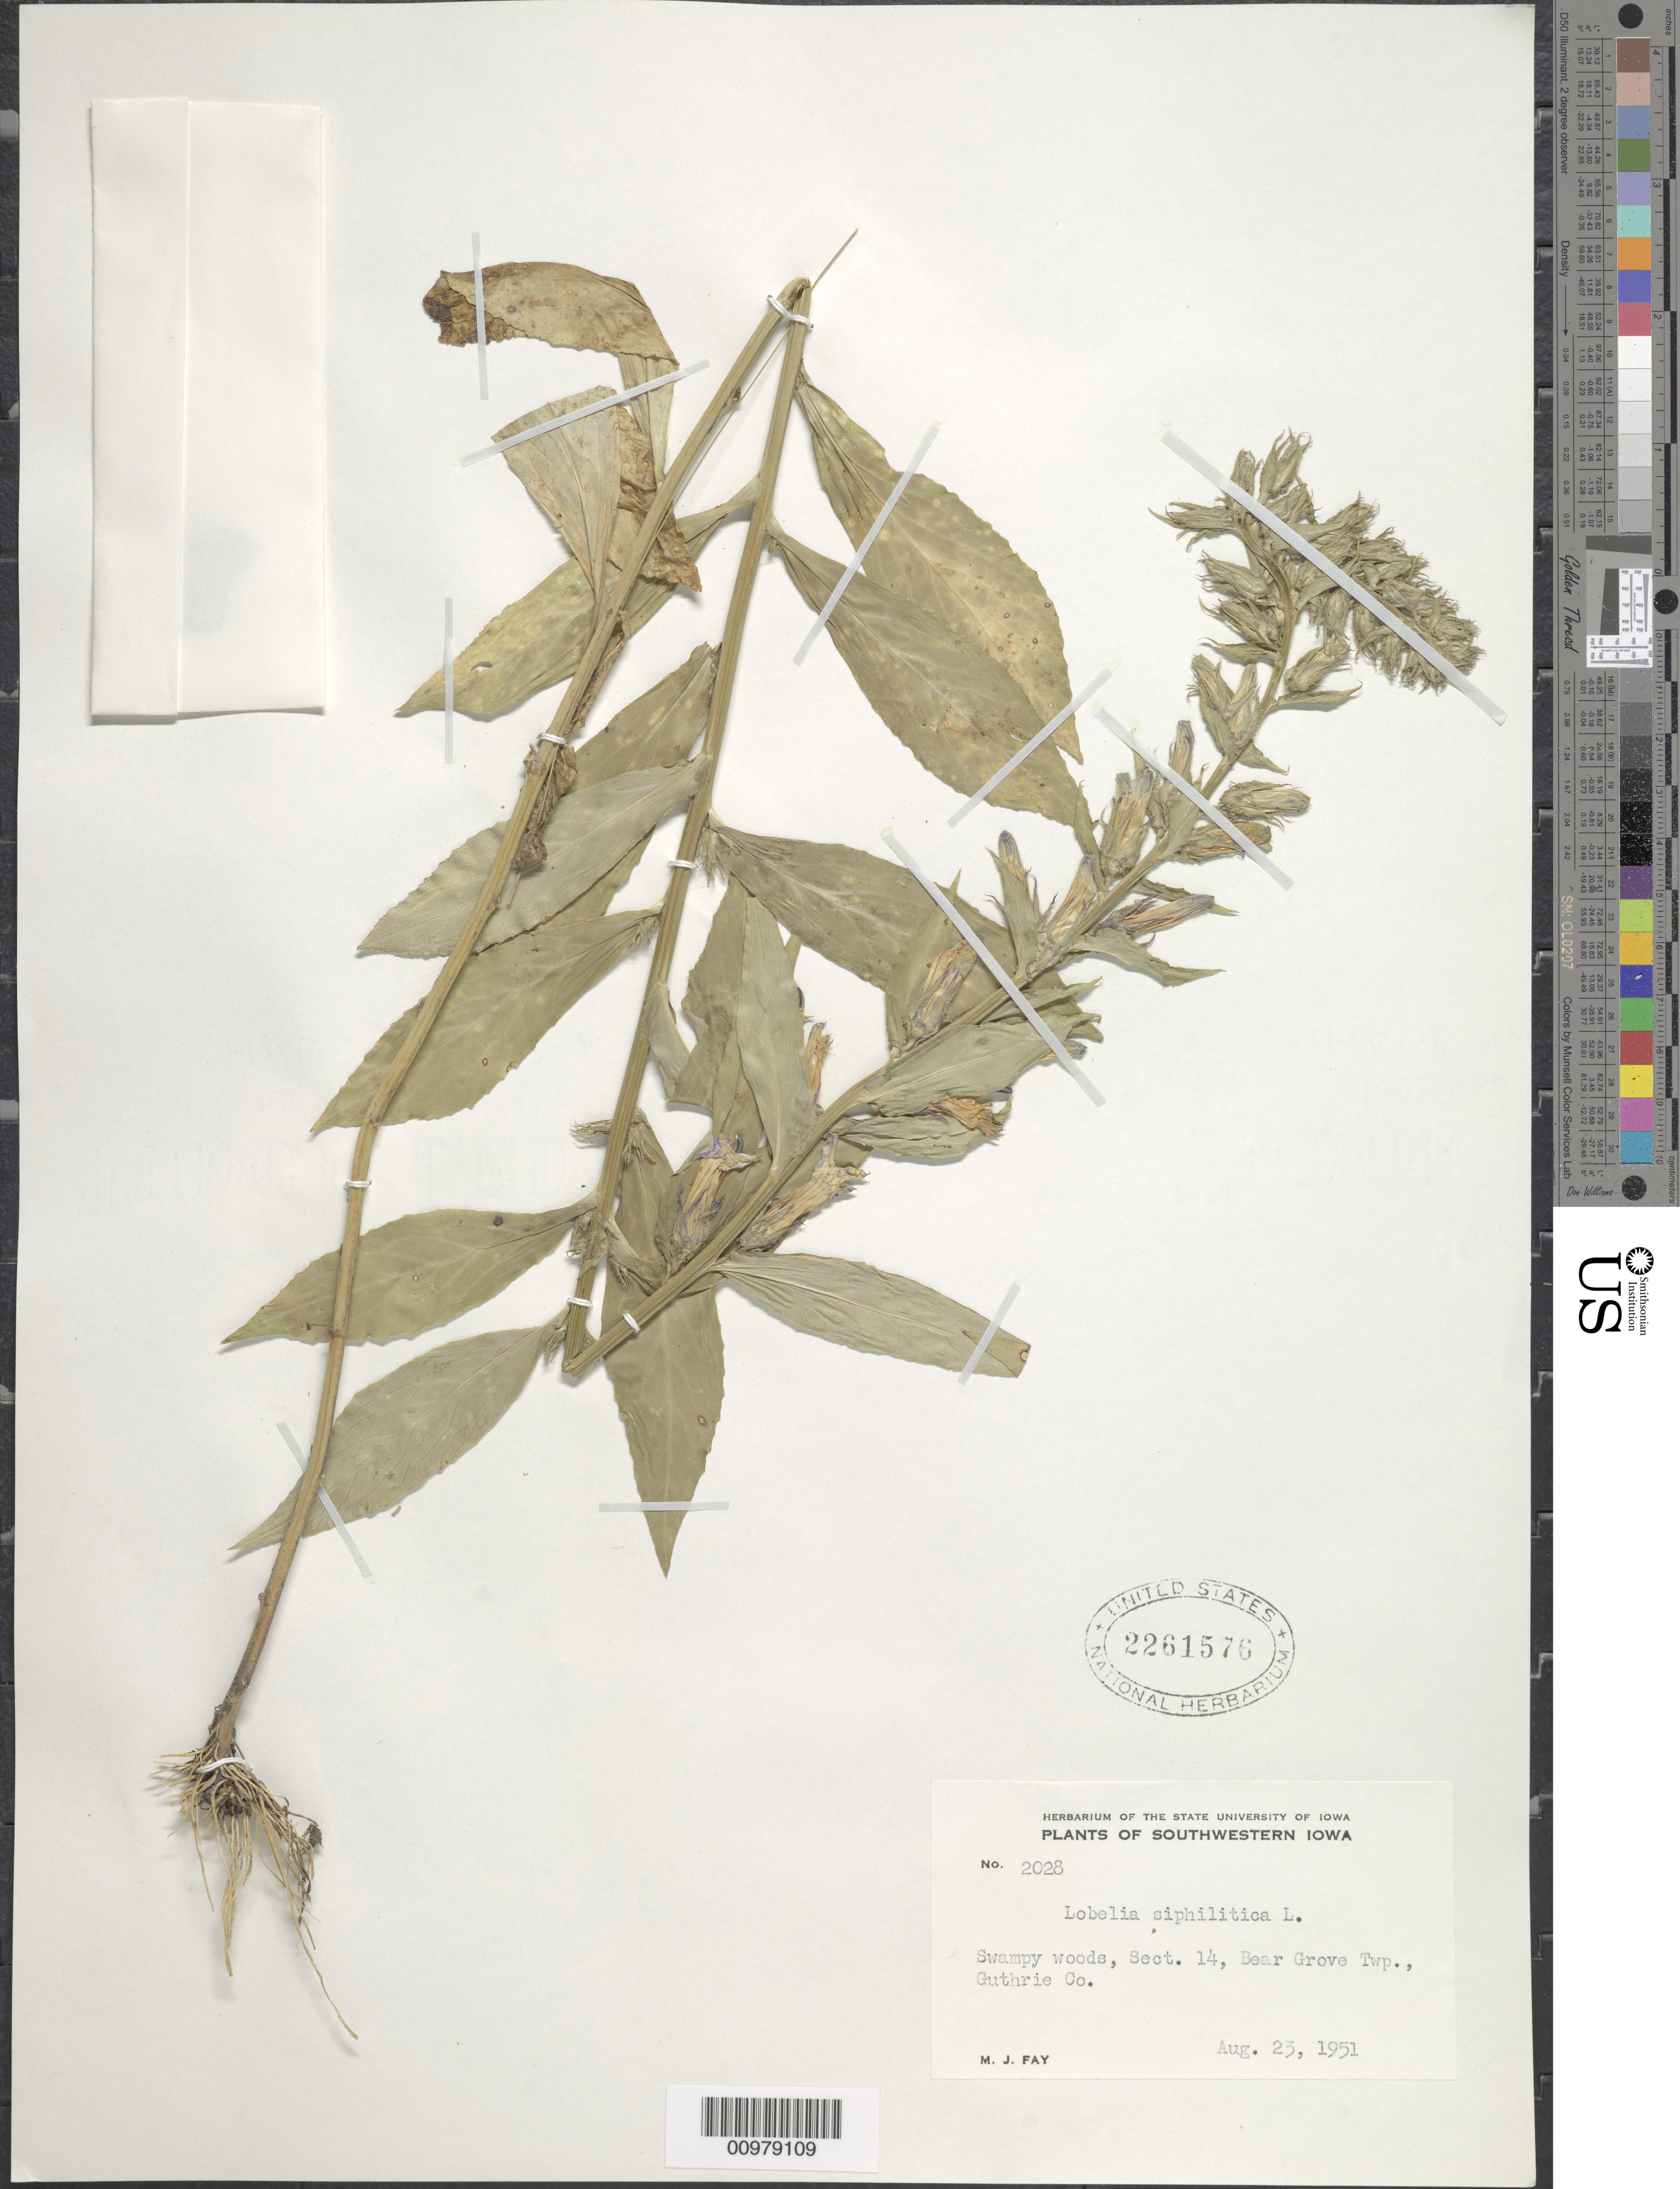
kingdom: Plantae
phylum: Tracheophyta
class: Magnoliopsida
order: Asterales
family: Campanulaceae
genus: Lobelia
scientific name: Lobelia siphilitica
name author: L.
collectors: M. Fay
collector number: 2028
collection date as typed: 23 Aug 1951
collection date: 1951-08-23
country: United States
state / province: Iowa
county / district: Guthrie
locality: Sect. 14, Bear Grove Twp.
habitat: swampy woods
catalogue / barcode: US 2261576